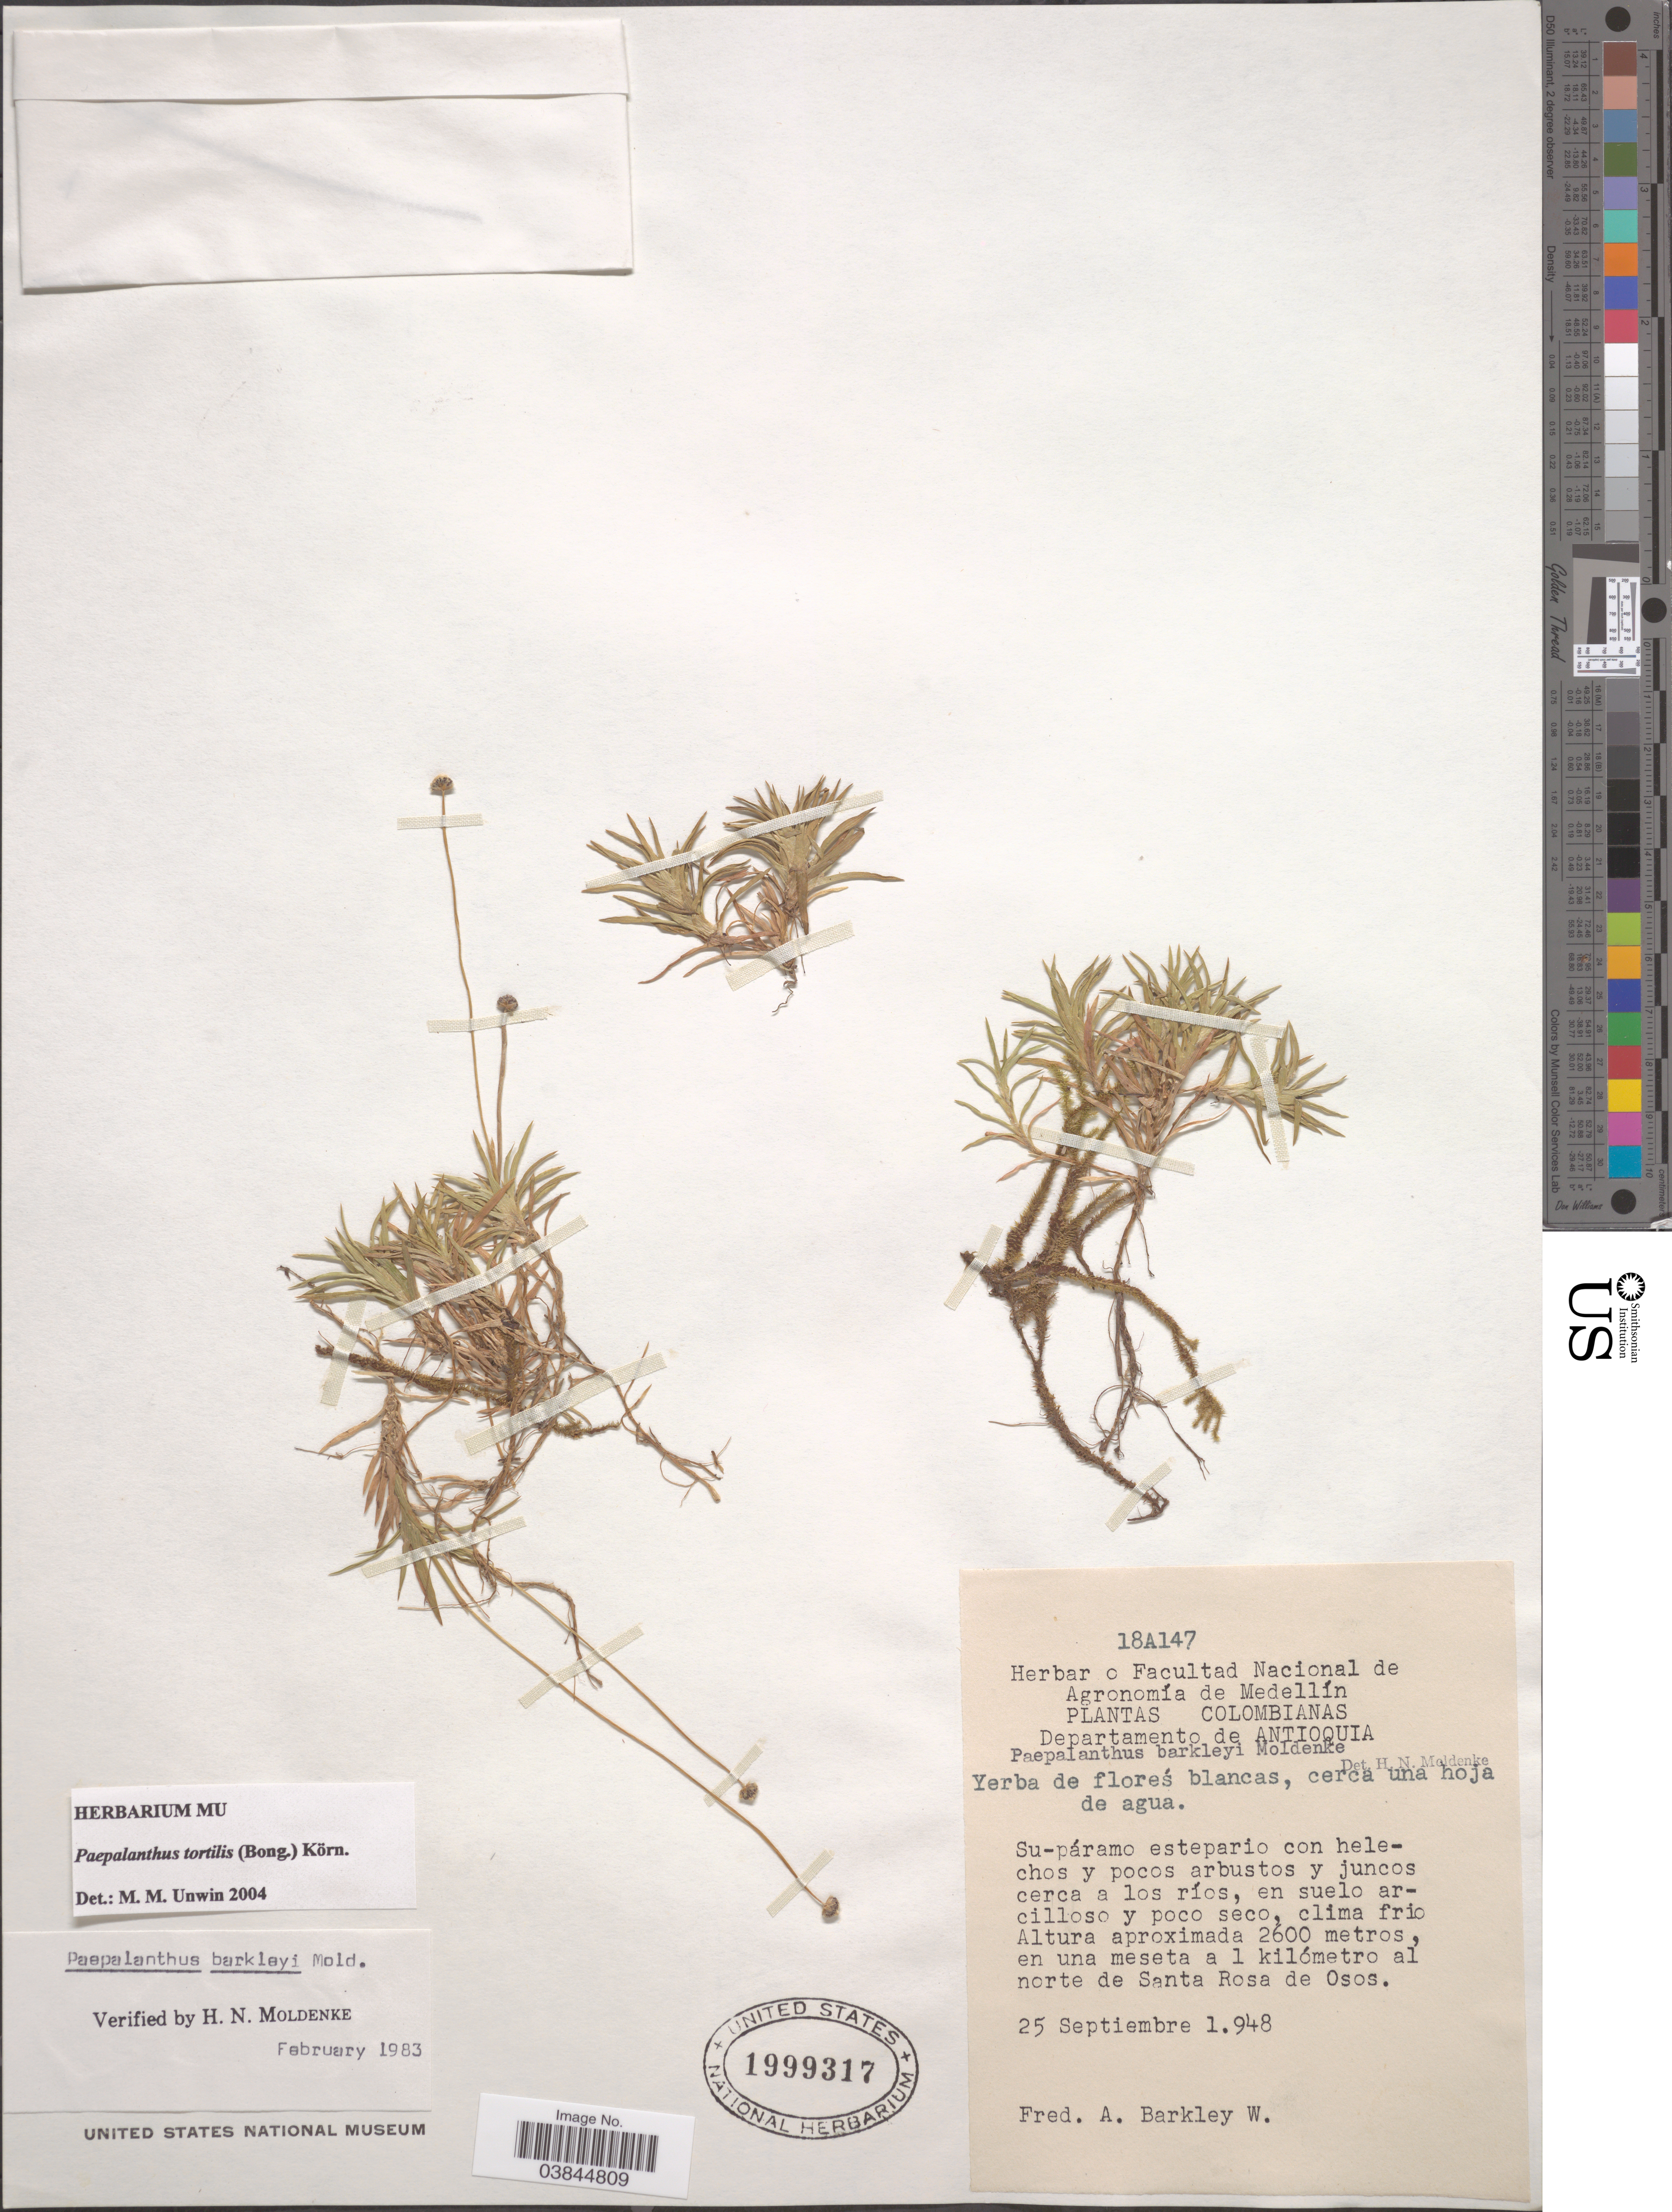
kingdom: Plantae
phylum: Tracheophyta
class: Liliopsida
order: Poales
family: Eriocaulaceae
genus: Paepalanthus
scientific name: Paepalanthus tortilis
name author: (Bong.) Koern.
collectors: F. Barkley W.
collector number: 18A147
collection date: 1948-09-25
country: Colombia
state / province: Antioquia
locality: Departamento de Antioquia. En una meseta a 1 kilómetro al norte de Santa Rosa de Osos.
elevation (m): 2600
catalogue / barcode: US 1999317